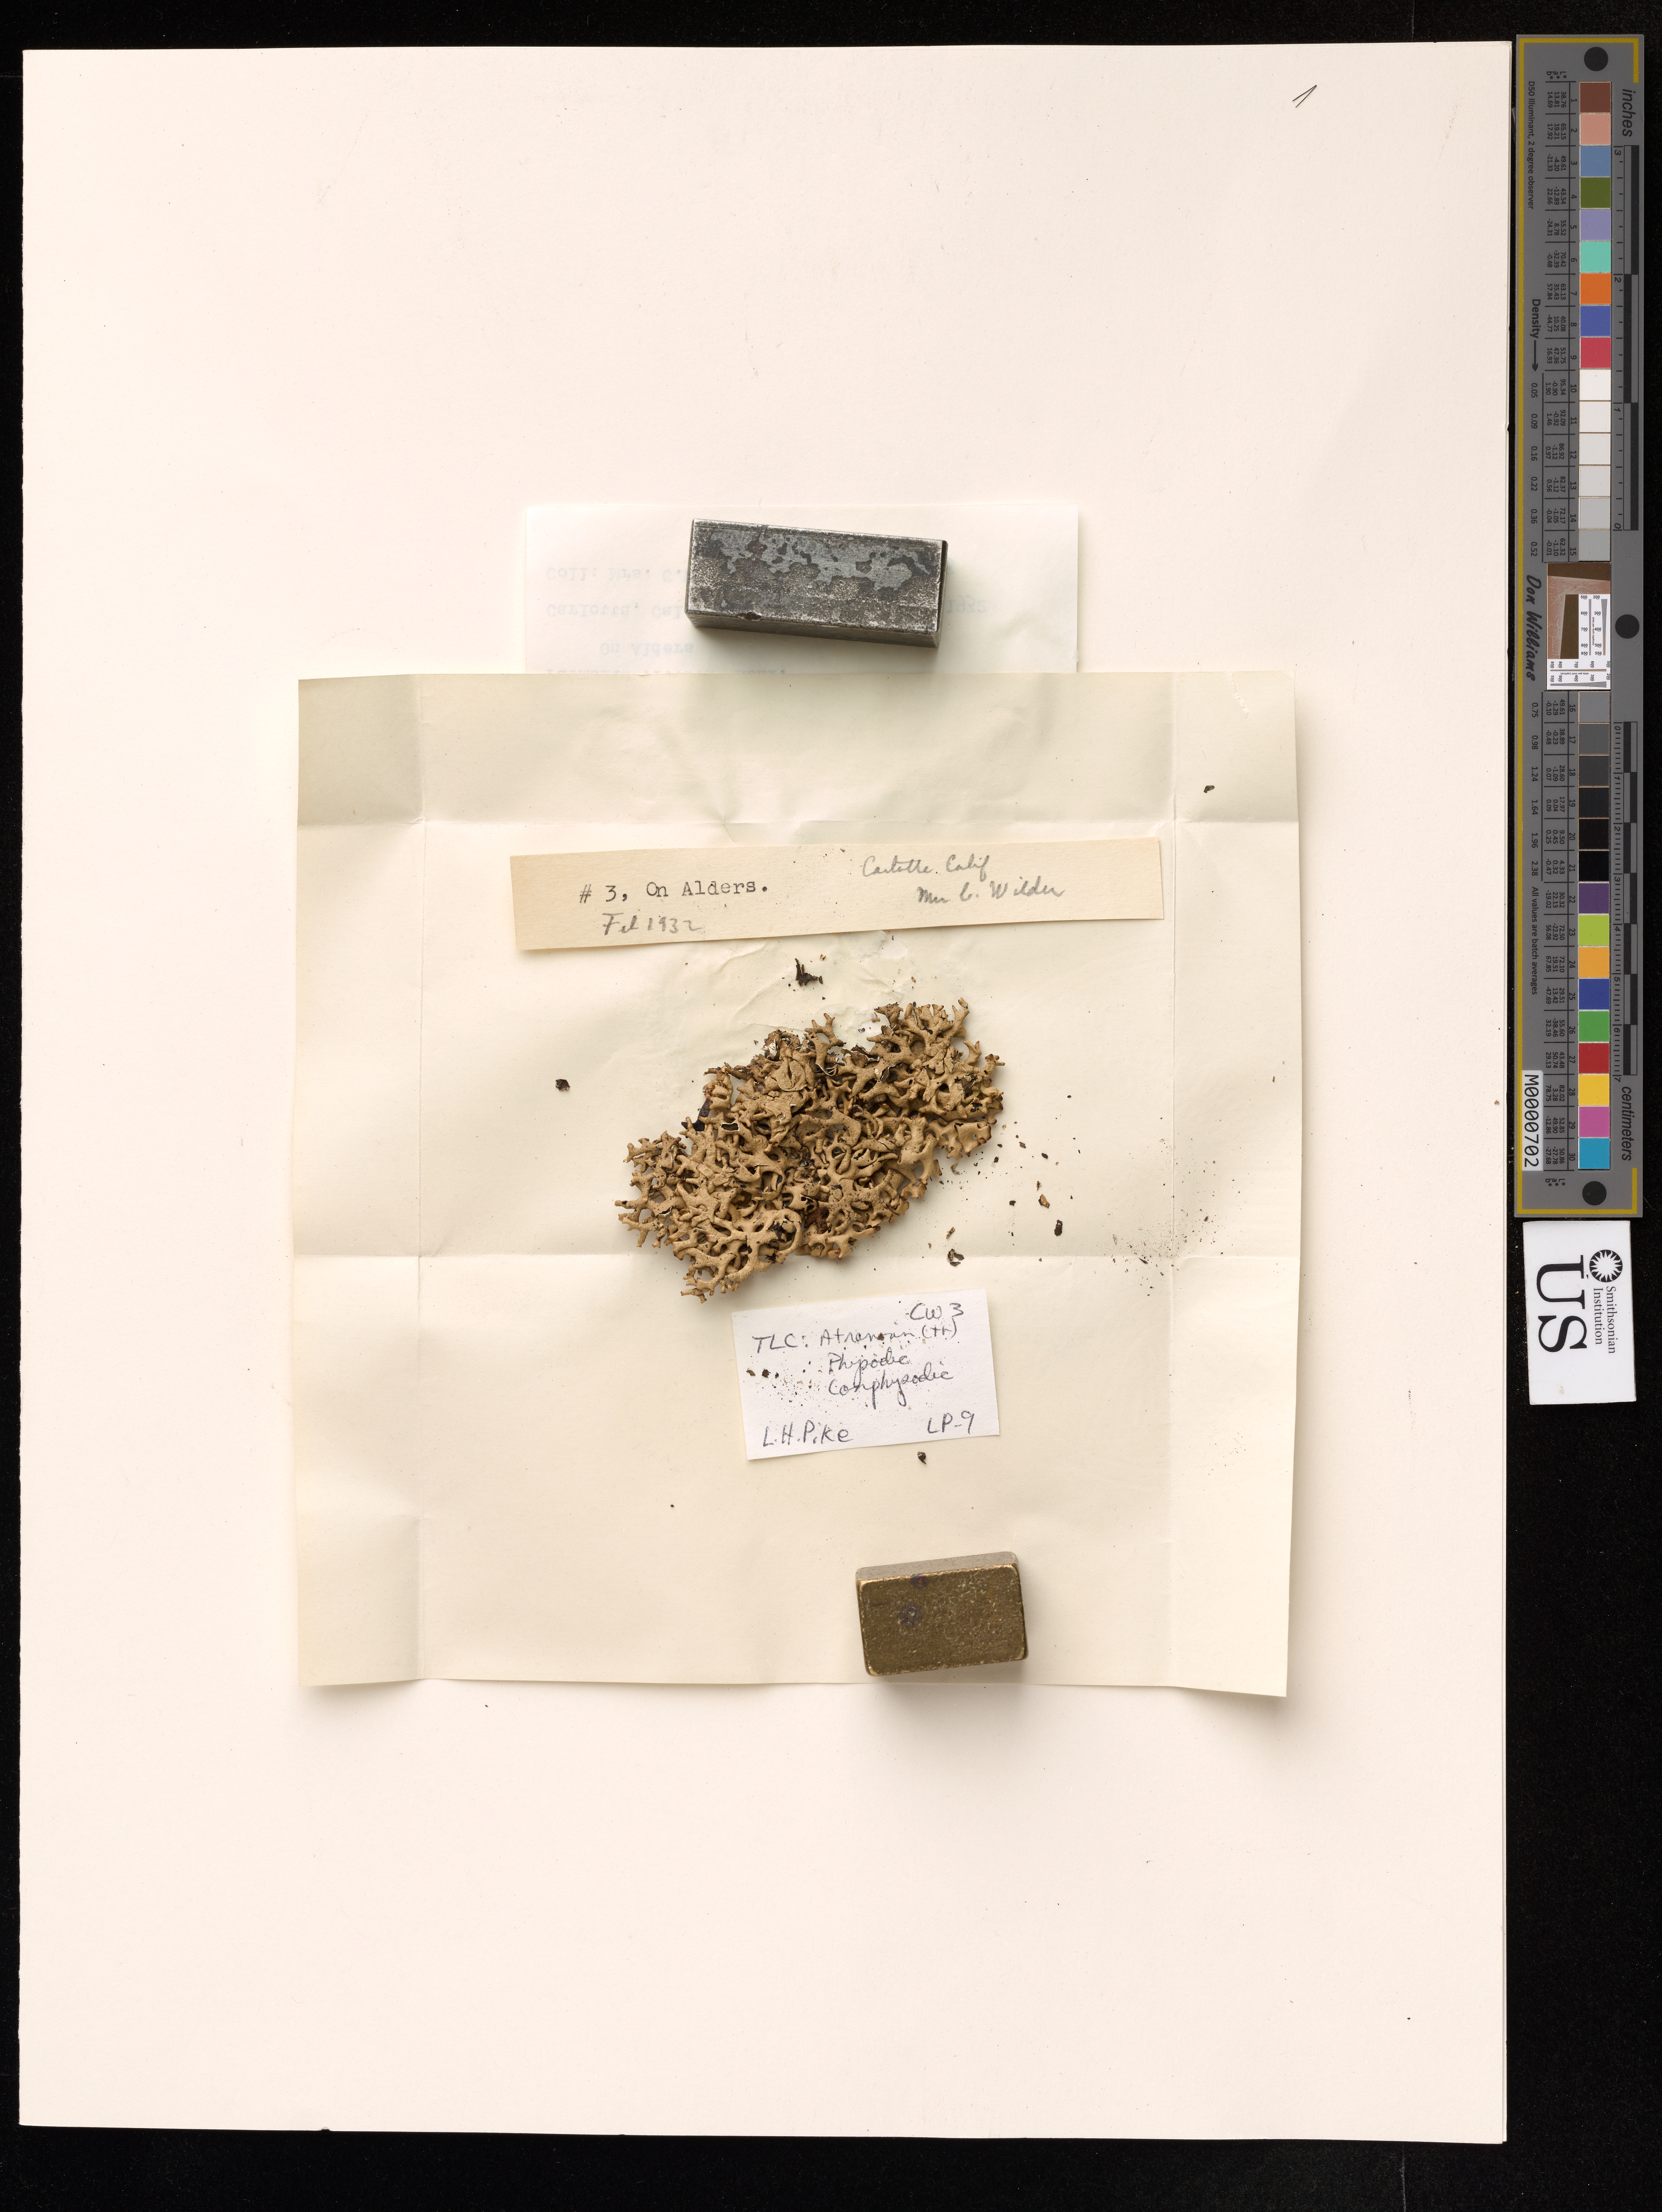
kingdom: Fungi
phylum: Ascomycota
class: Lecanoromycetes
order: Lecanorales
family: Parmeliaceae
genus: Hypogymnia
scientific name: Hypogymnia inactiva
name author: (Krog) Ohlsson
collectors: C. Wilder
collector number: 3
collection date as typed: Feb 1932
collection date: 1932-02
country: United States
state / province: California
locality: Carlotta